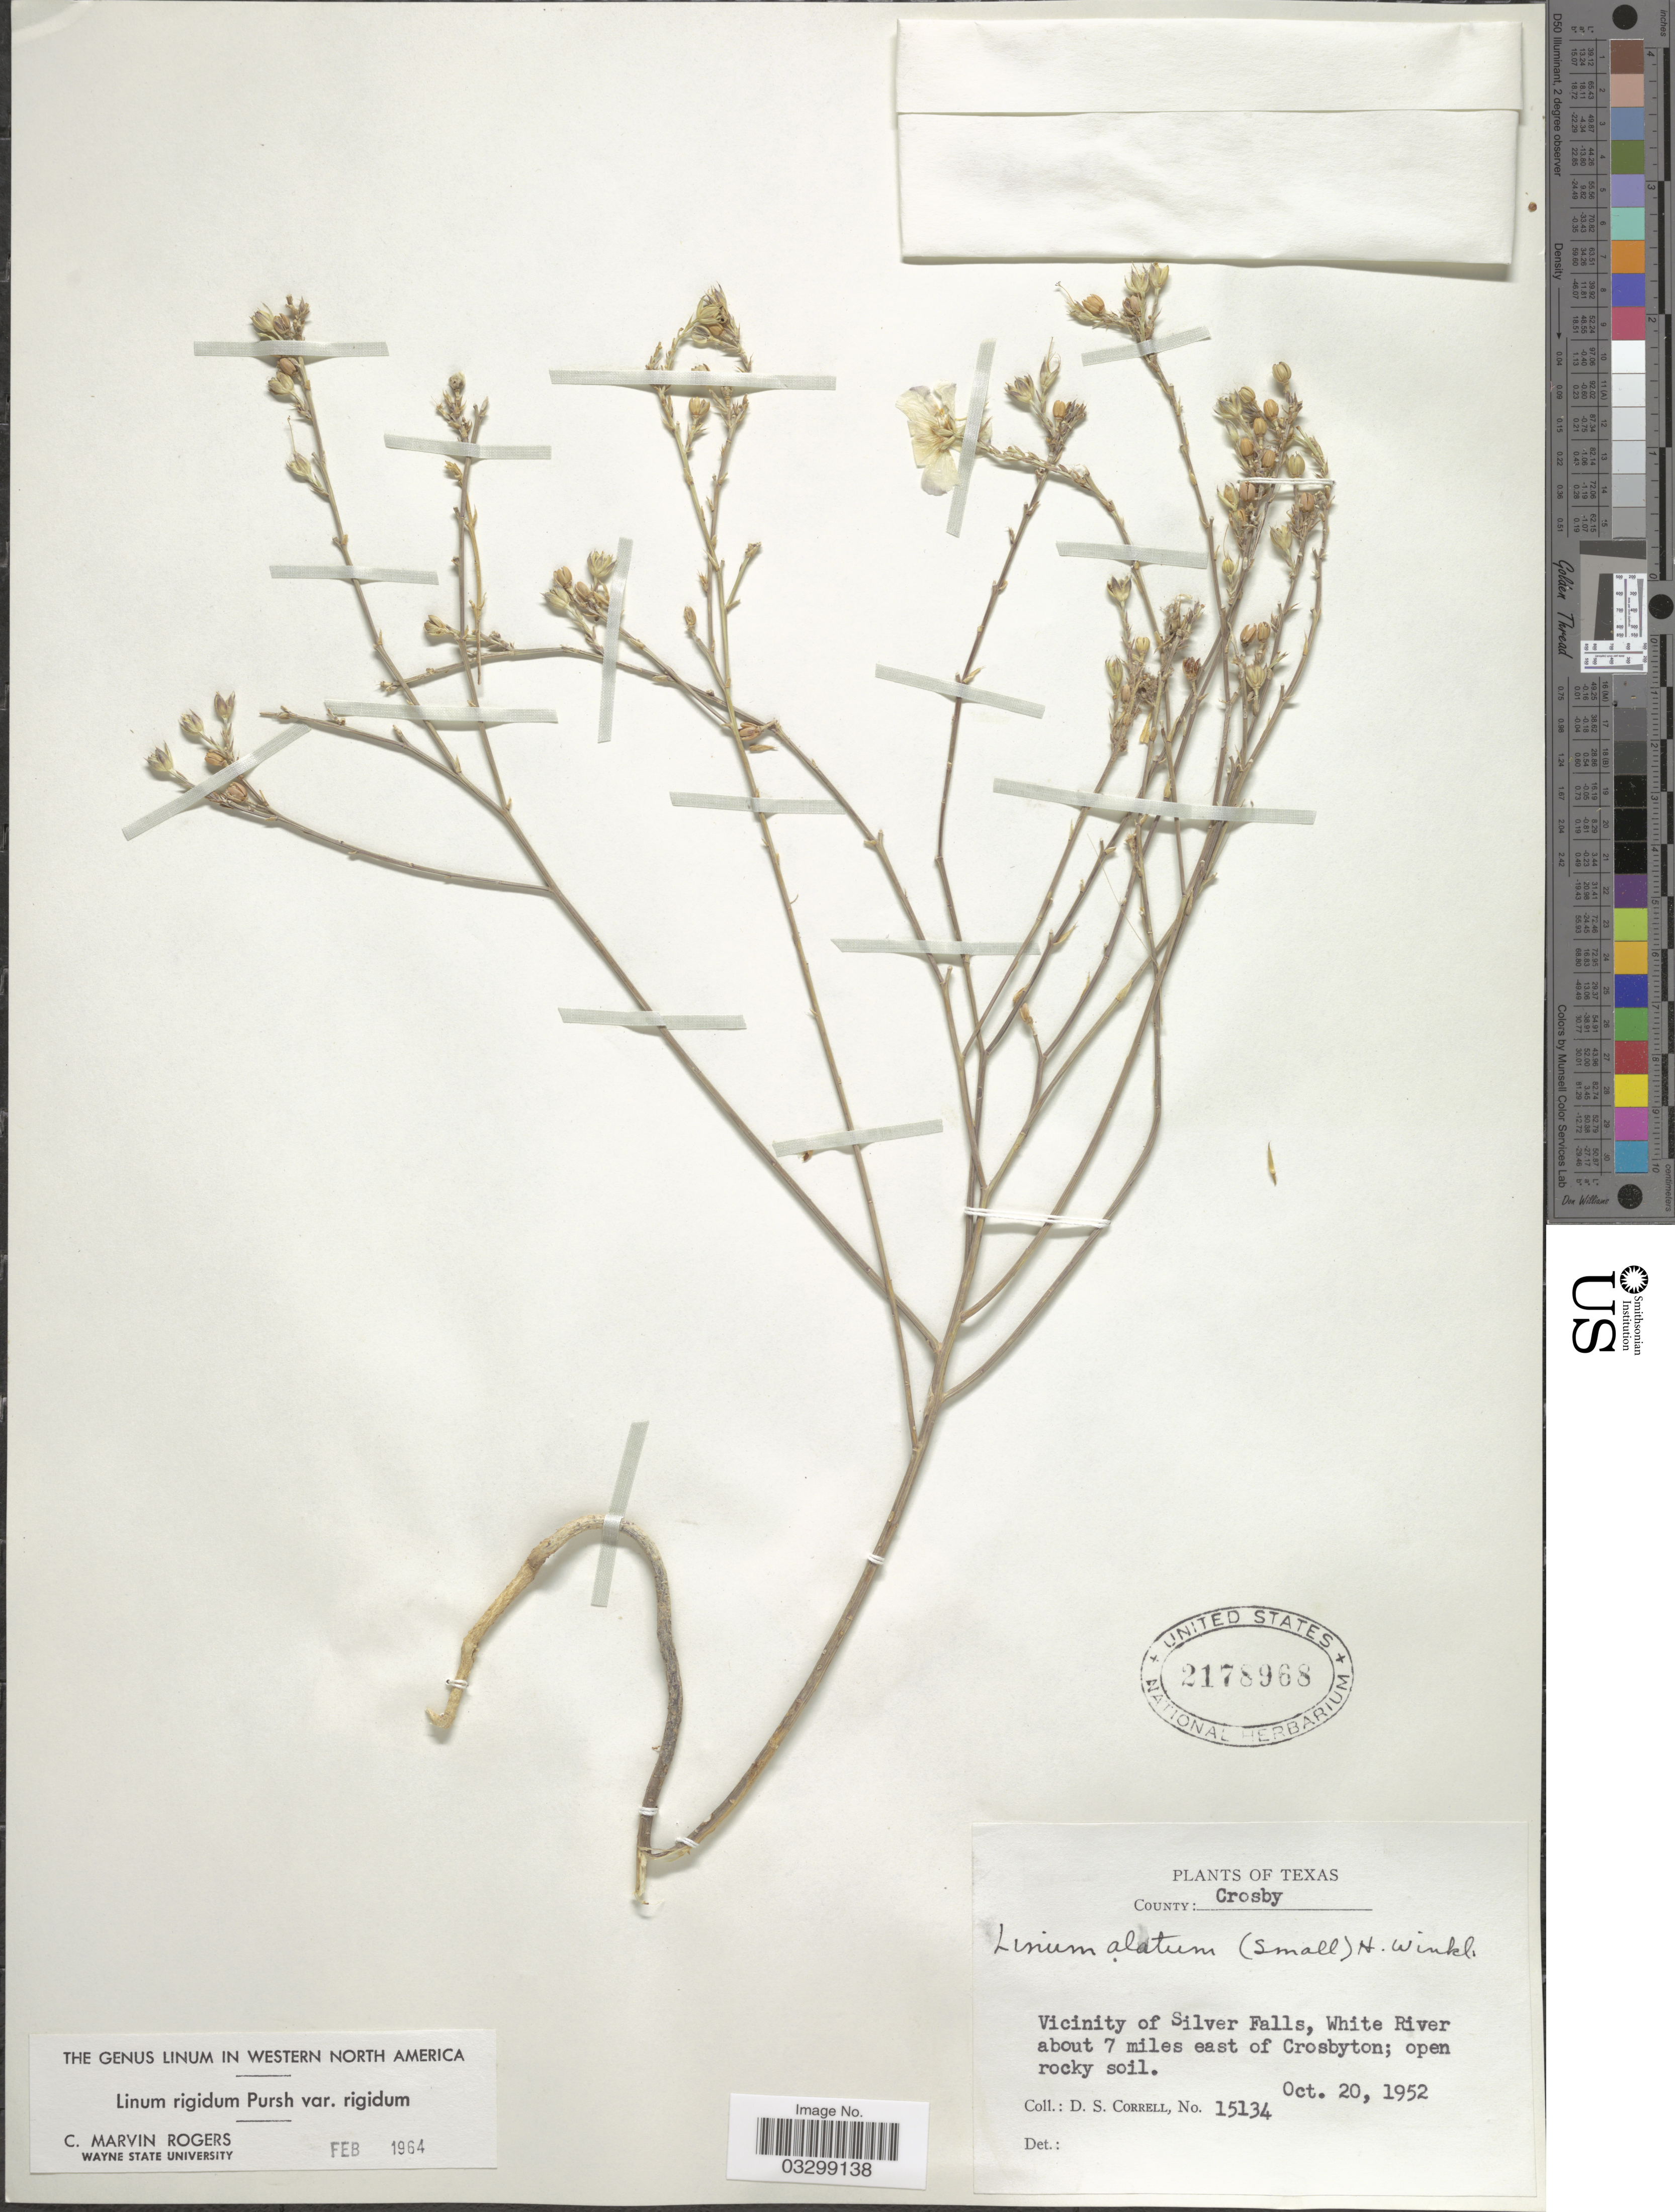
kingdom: Plantae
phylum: Tracheophyta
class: Magnoliopsida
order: Malpighiales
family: Linaceae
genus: Linum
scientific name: Linum rigidum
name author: Pursh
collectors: D. S. Correll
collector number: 15134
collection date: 1952-10-20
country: United States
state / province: Texas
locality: County: Crosby. Vicinity of Silver Falls, White River about 7 miles east of Crosbyton.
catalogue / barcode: US 2178968